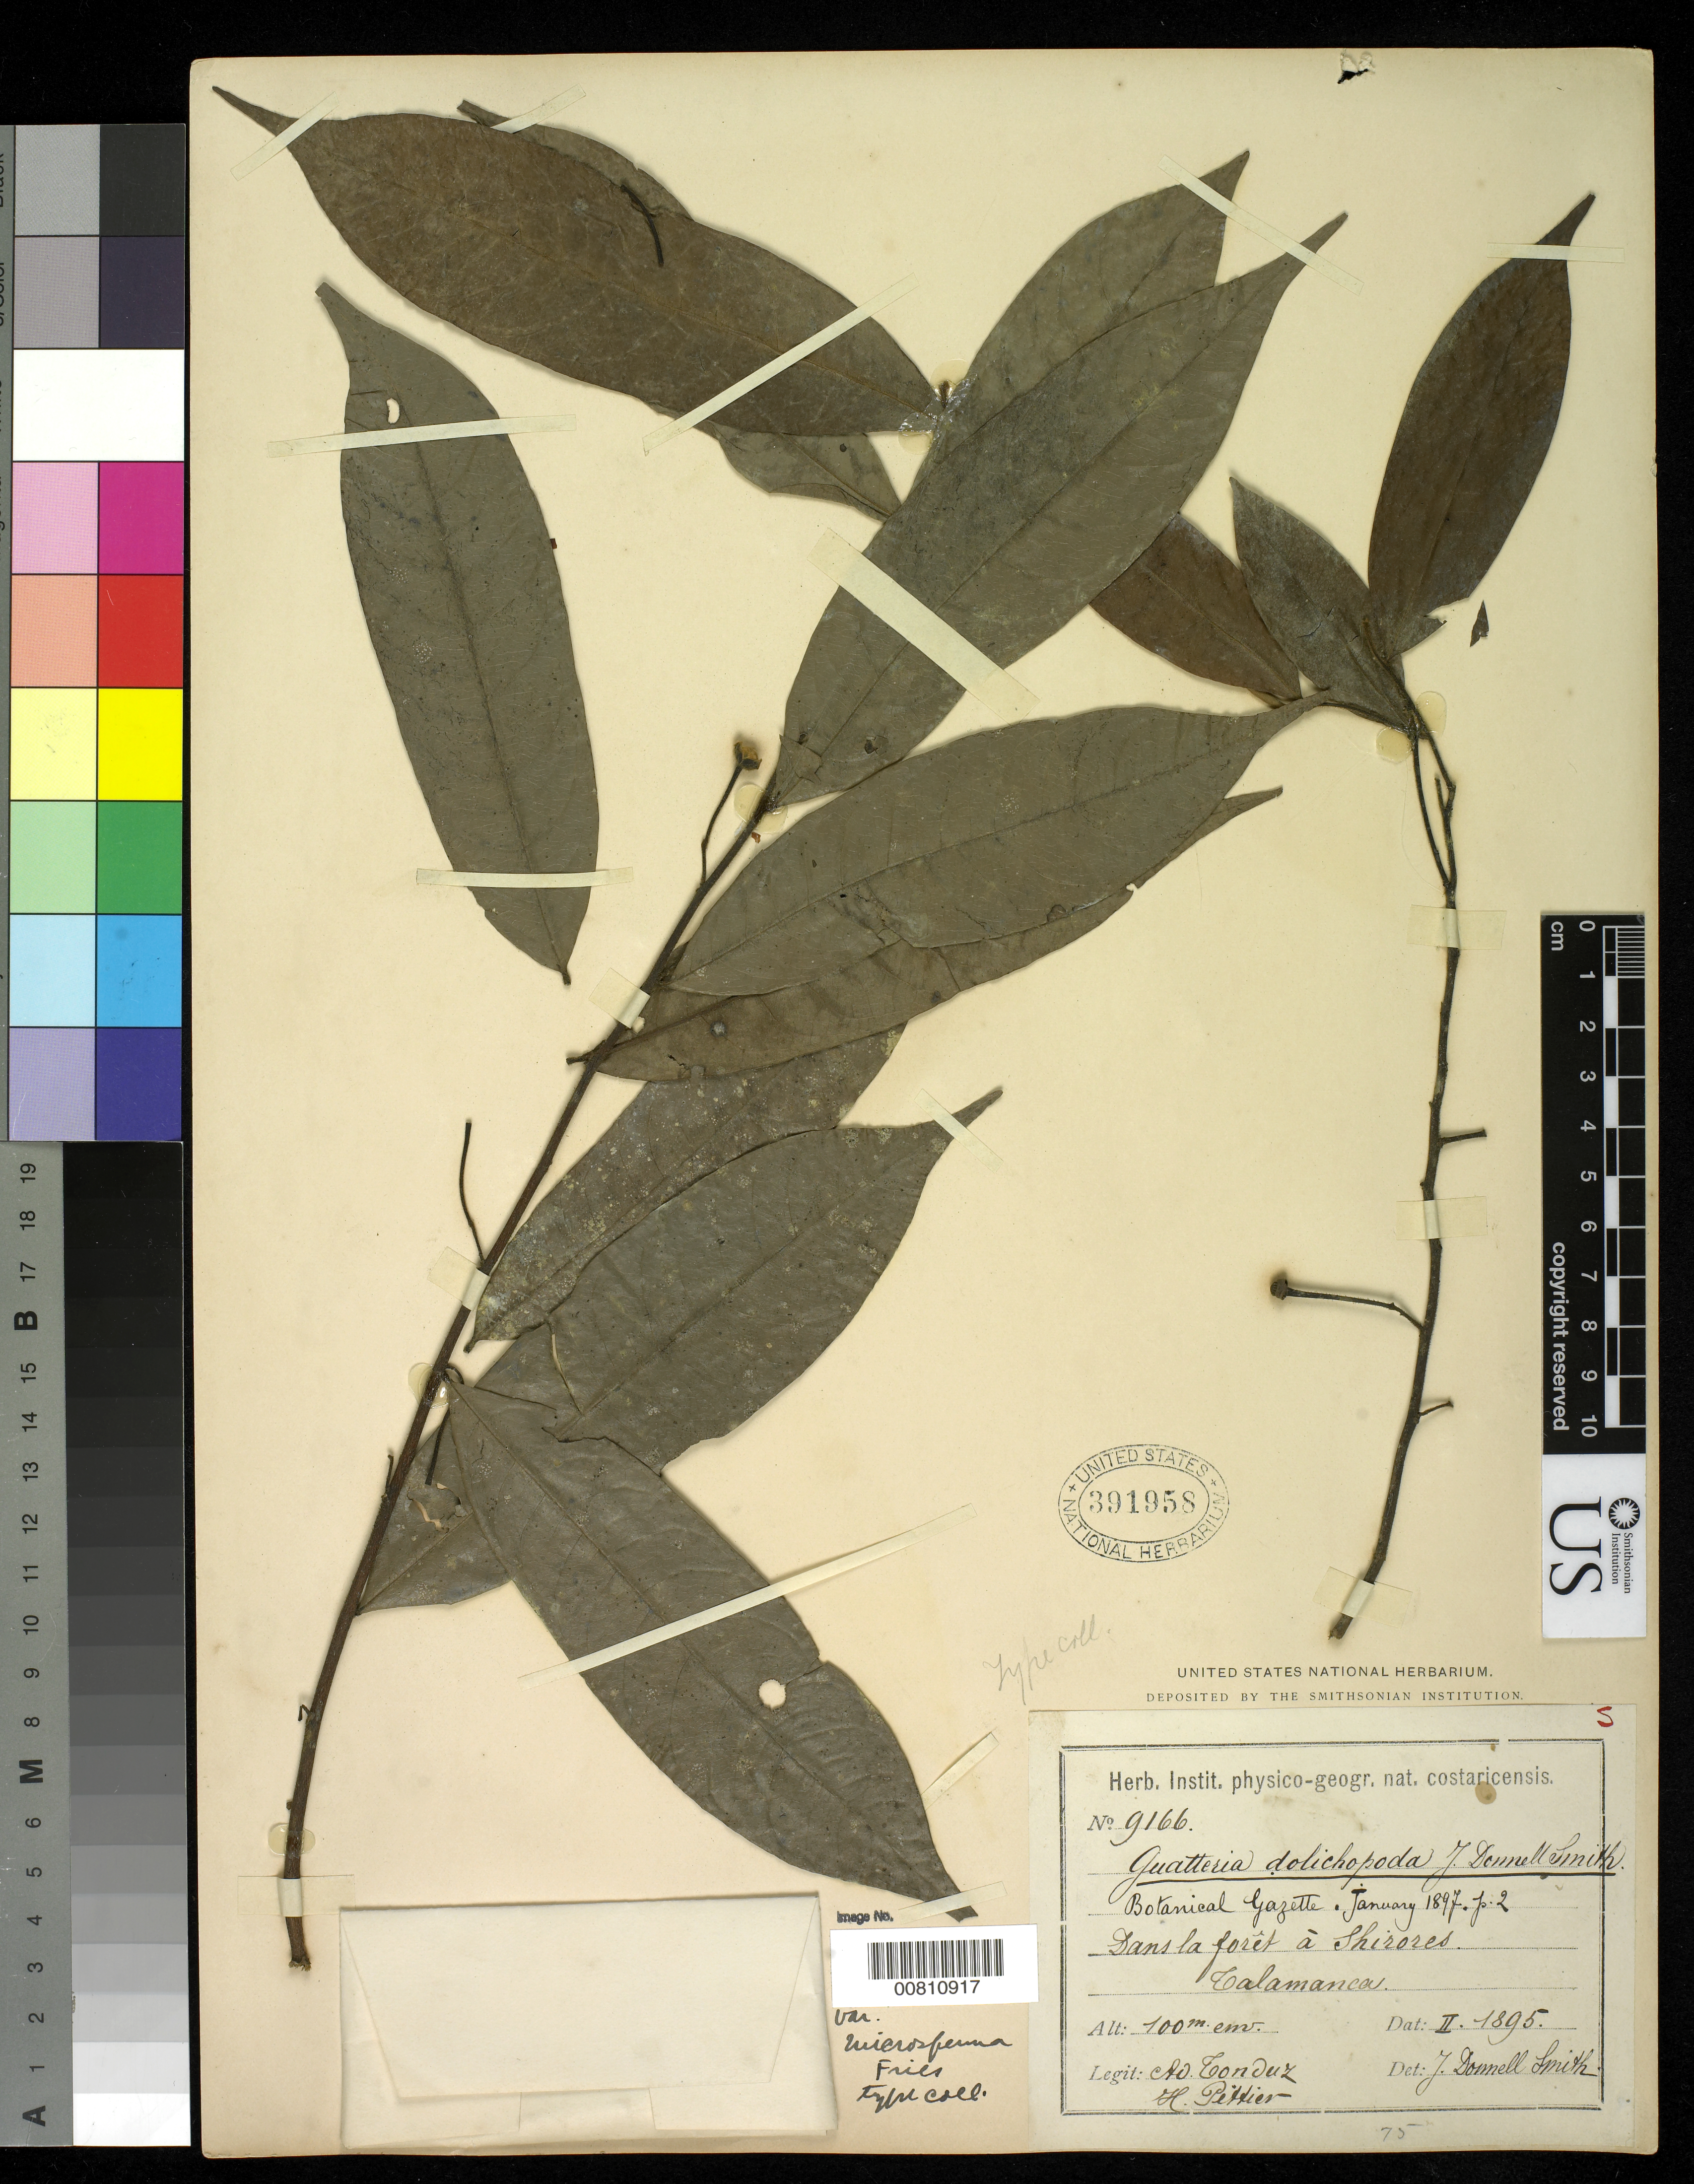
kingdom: Plantae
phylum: Tracheophyta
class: Magnoliopsida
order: Magnoliales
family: Annonaceae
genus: Guatteria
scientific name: Guatteria dolichopoda var. microsperma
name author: R.E. Fr.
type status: Isotype; Isosyntype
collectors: A. Tonduz & H. F. Pittier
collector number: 9166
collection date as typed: Feb 1895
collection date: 1895-02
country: Costa Rica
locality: Dans la forêt à Shirores, Talamanca.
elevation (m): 100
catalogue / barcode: US 391958